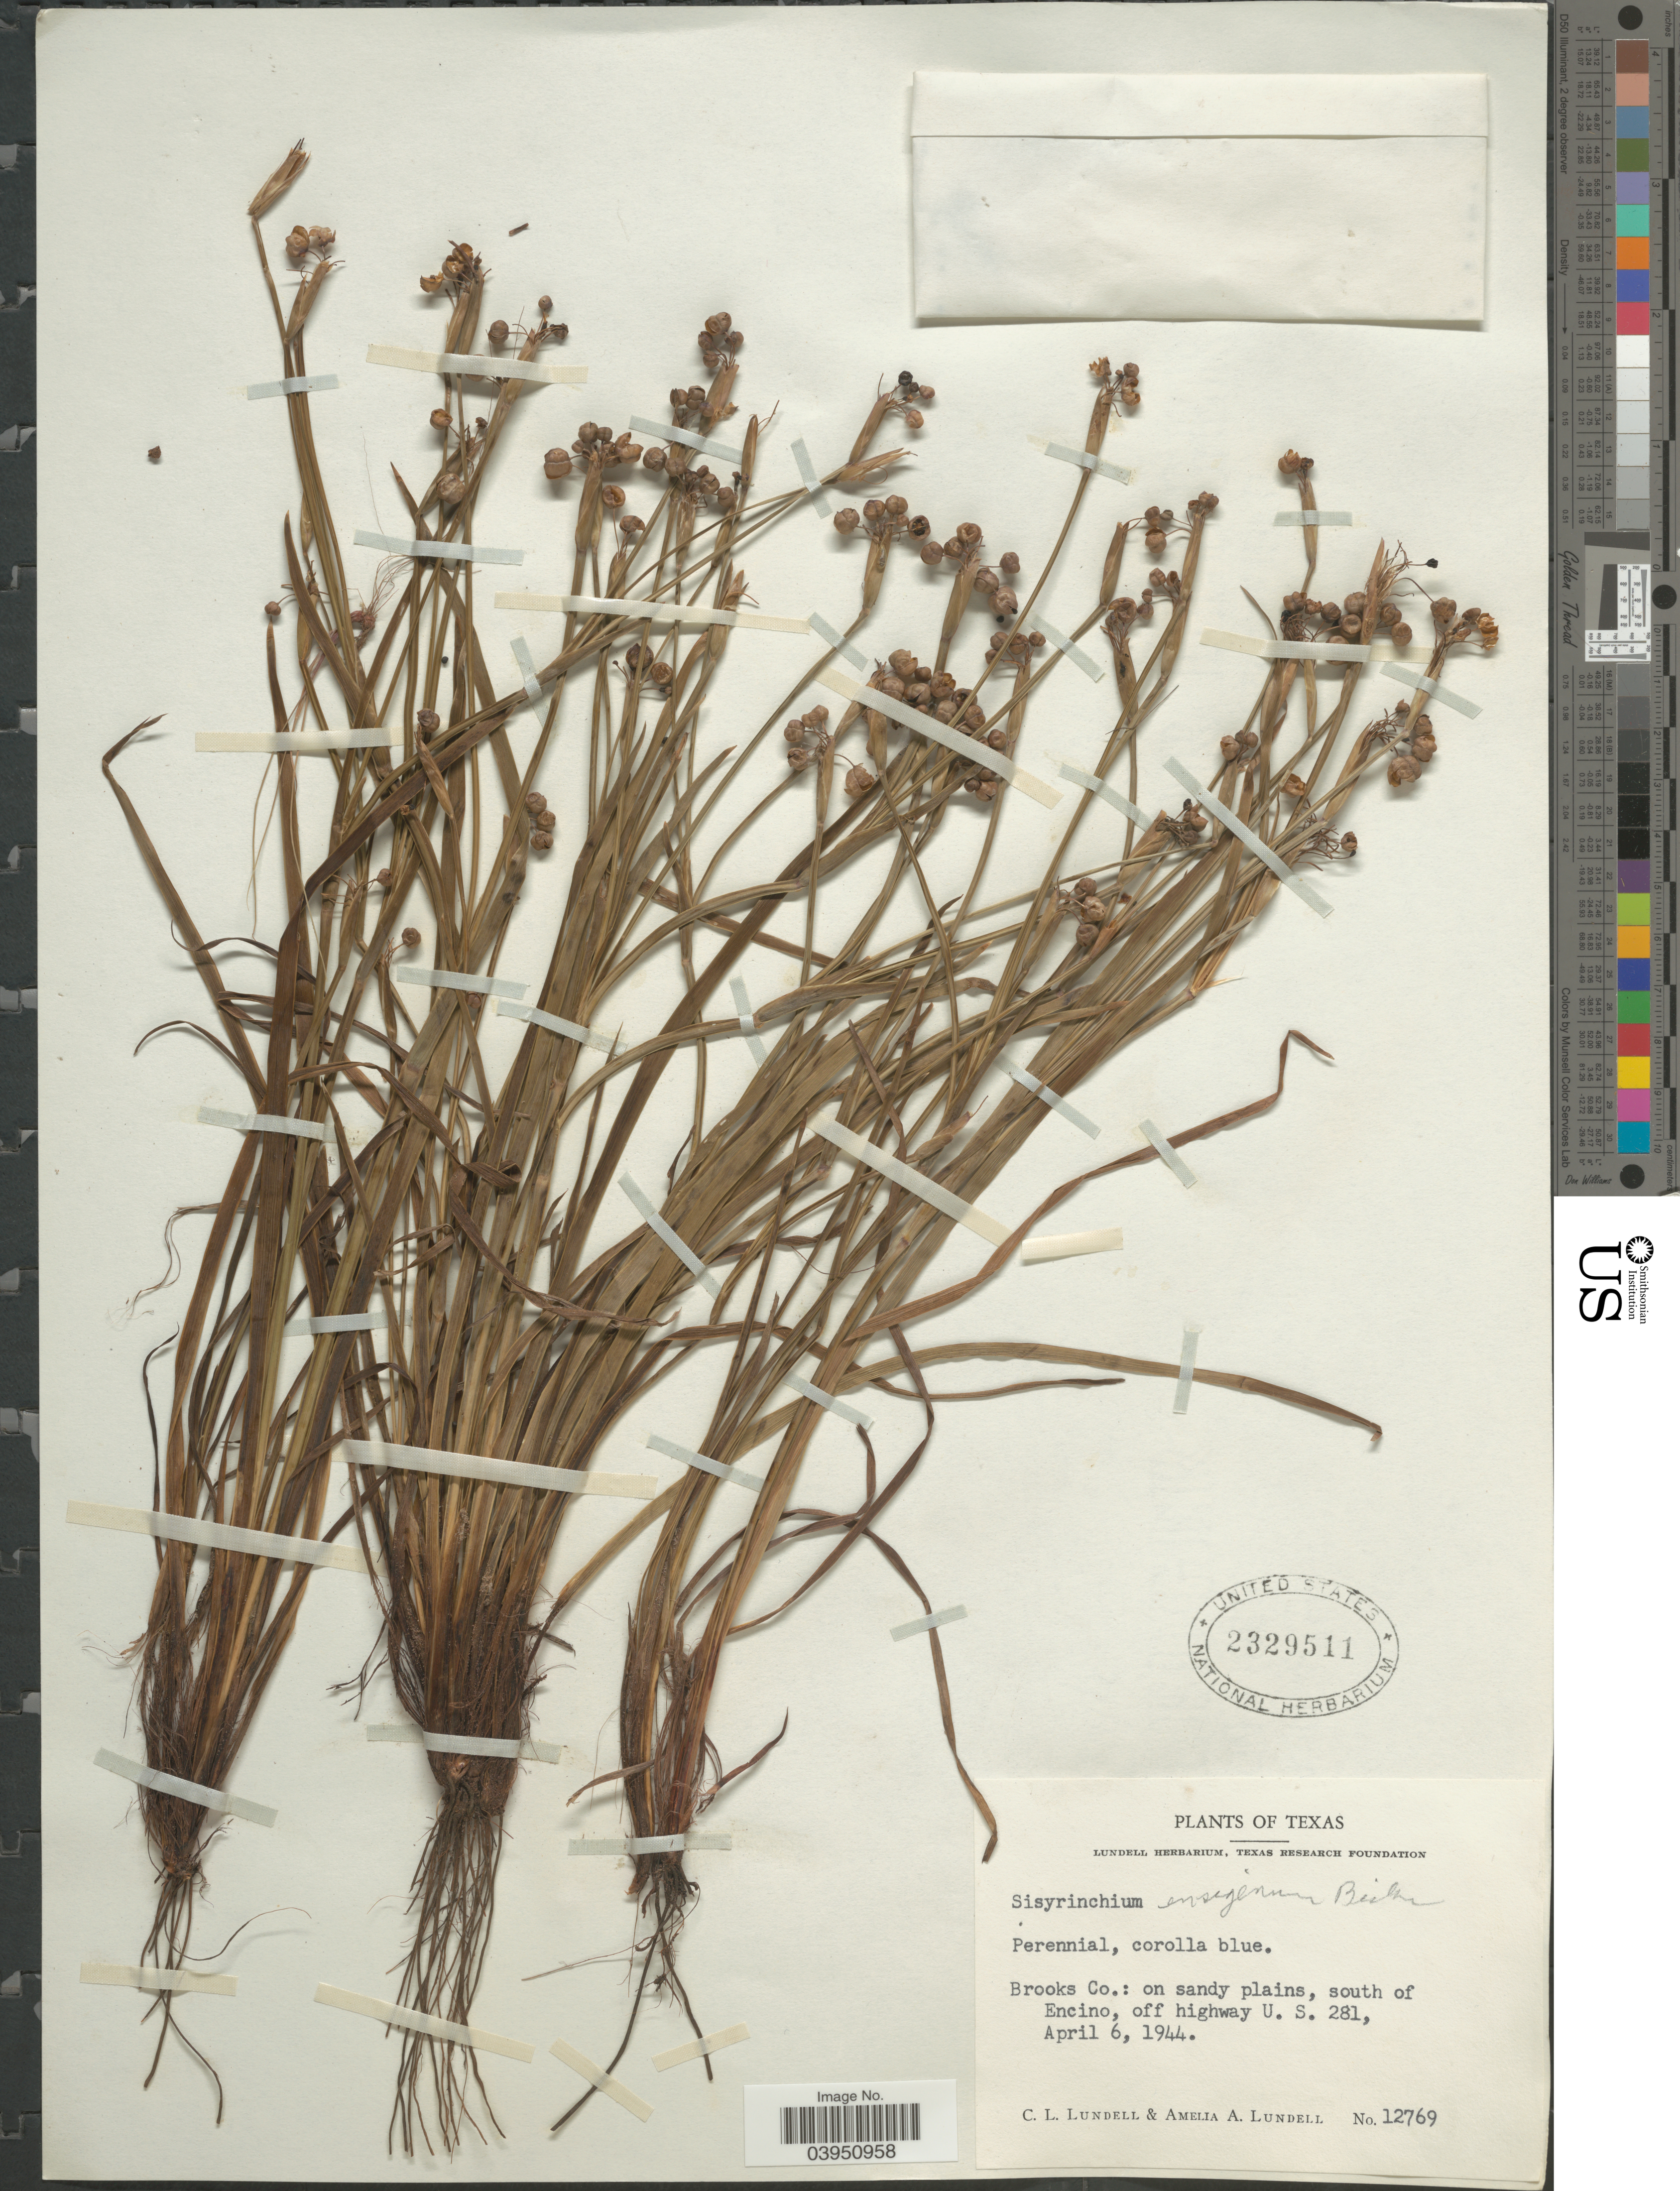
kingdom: Plantae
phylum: Tracheophyta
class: Liliopsida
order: Asparagales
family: Iridaceae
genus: Sisyrinchium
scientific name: Sisyrinchium ensigerum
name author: E.P. Bicknell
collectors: C. L. Lundell & A. A. Lundell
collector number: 12769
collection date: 1944-04-06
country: United States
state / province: Texas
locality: Brooks Co.: south of Encino, off highway U. S. 281.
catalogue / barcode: US 2329511